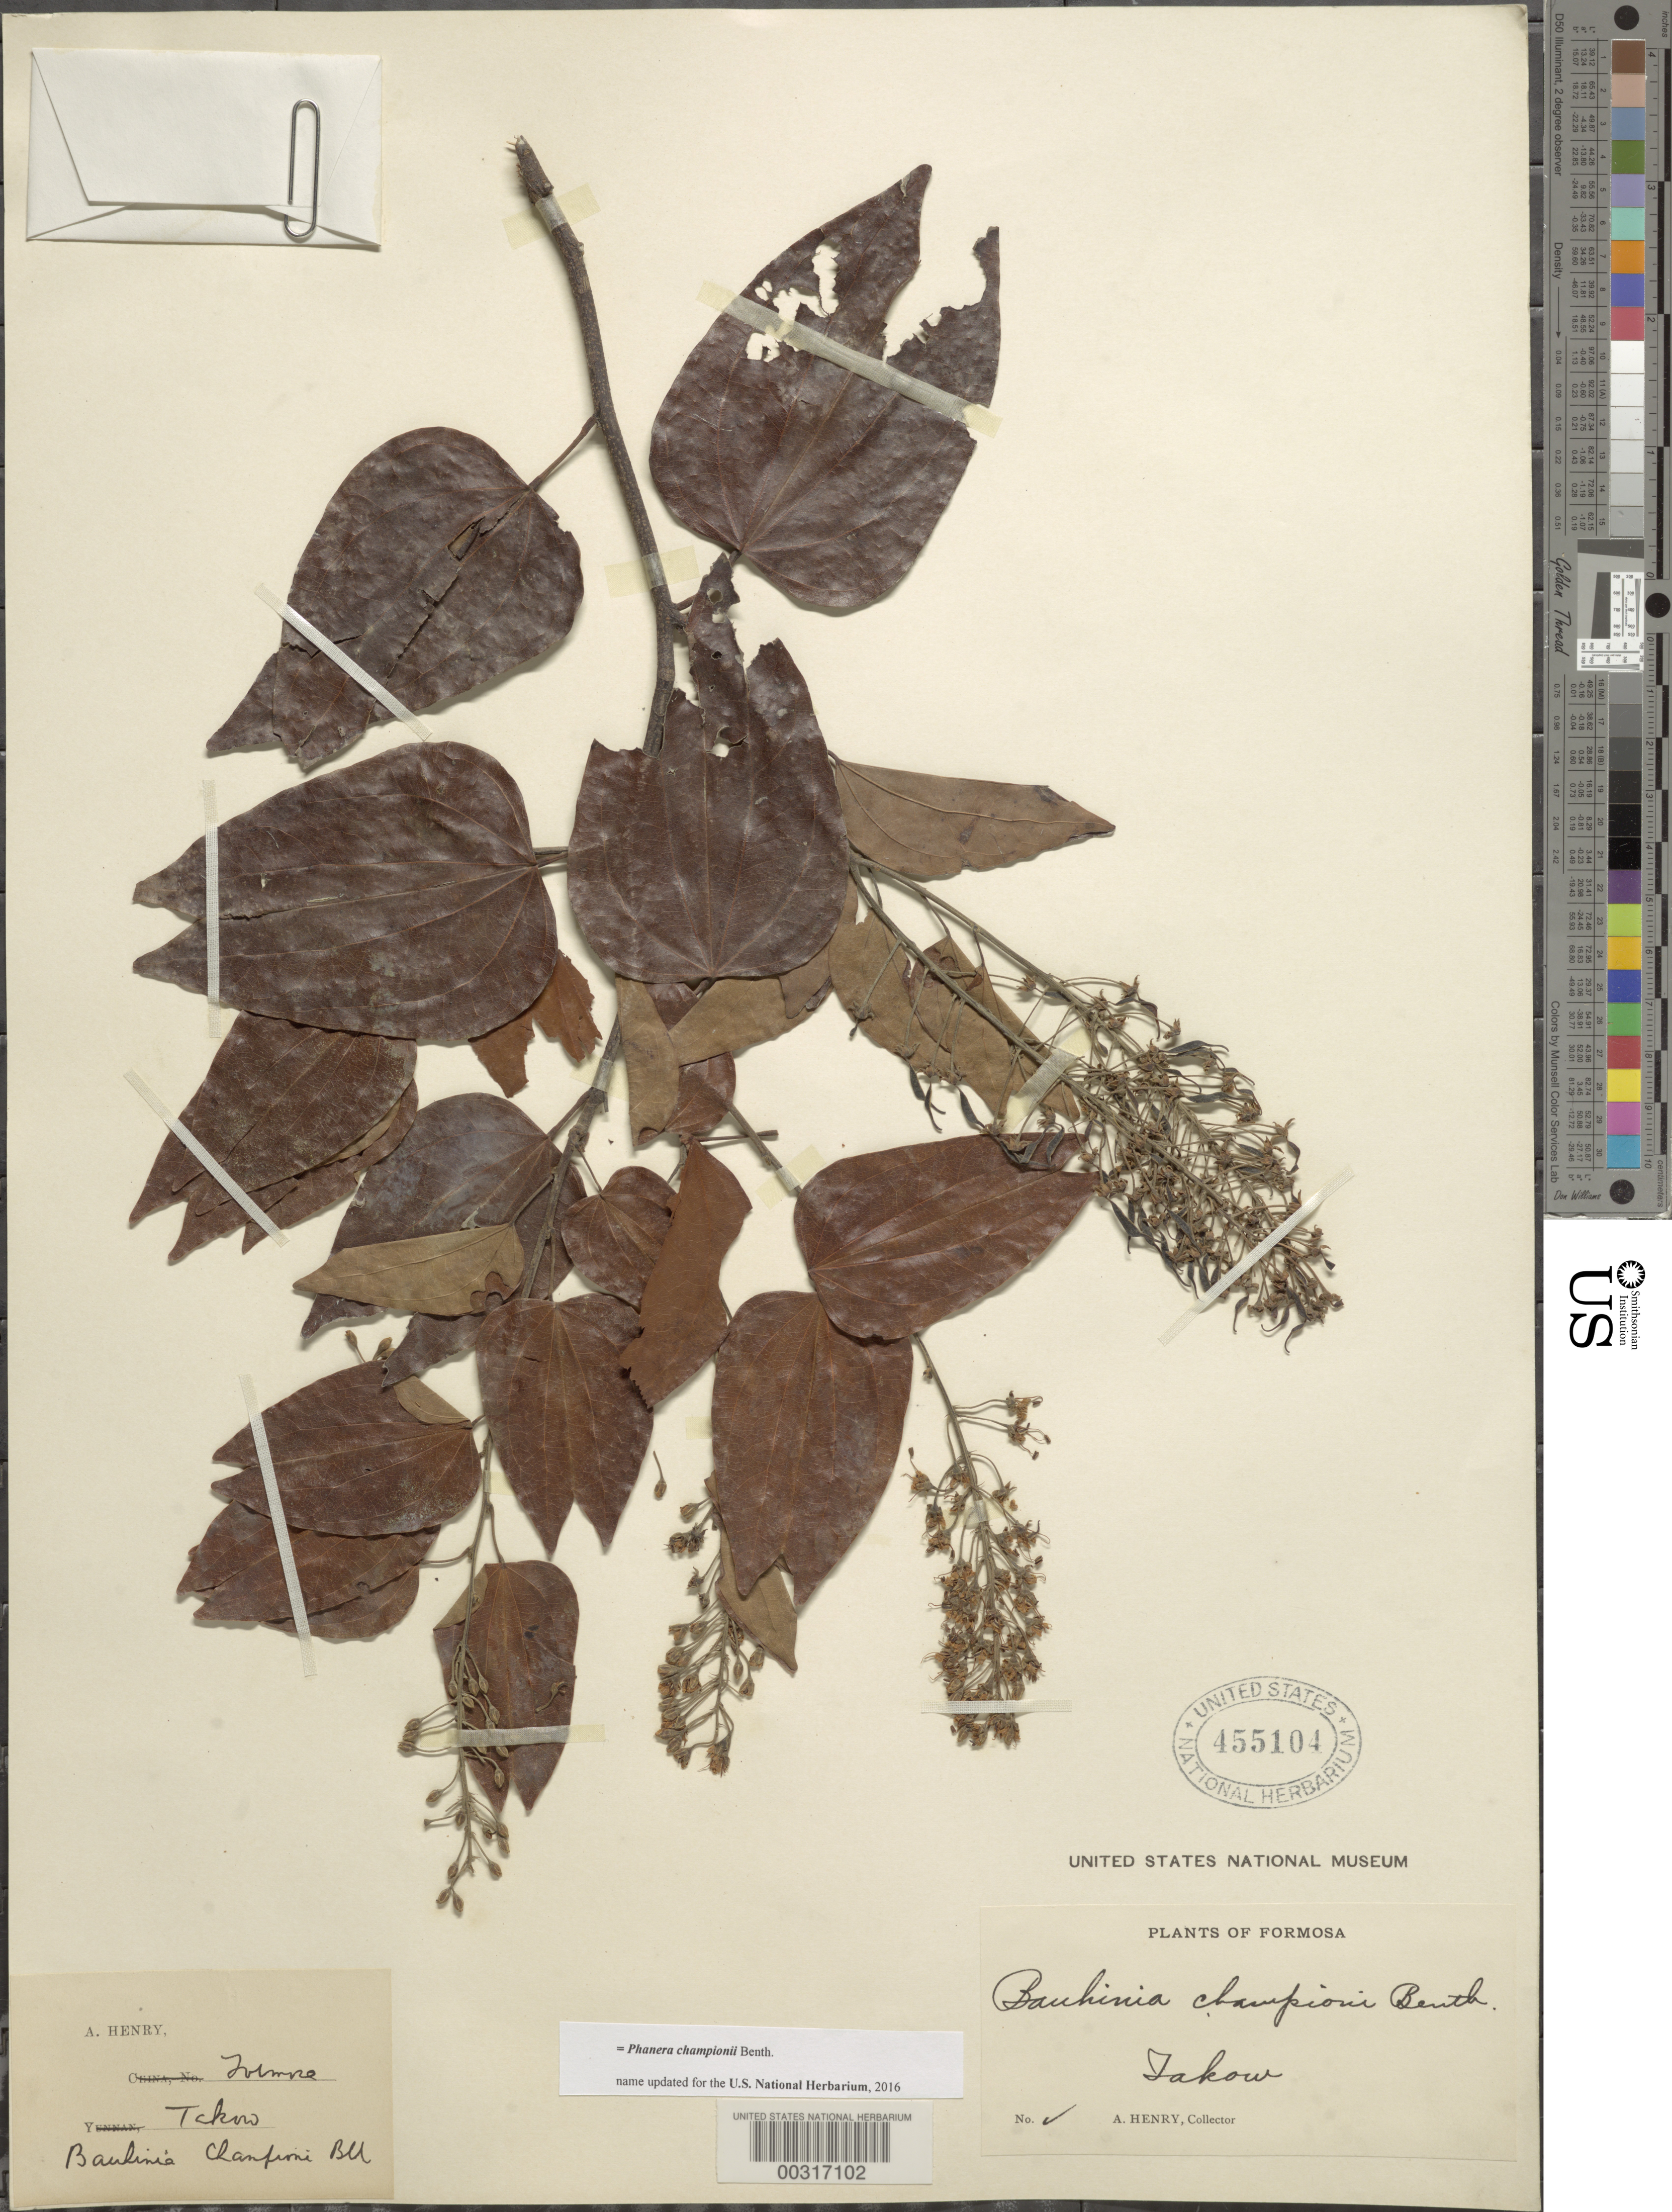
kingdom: Plantae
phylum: Tracheophyta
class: Magnoliopsida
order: Fabales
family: Fabaceae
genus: Phanera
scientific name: Phanera championii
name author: Benth.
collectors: A. Henry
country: Taiwan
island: Taiwan [Formosa]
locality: Takow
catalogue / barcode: US 455104